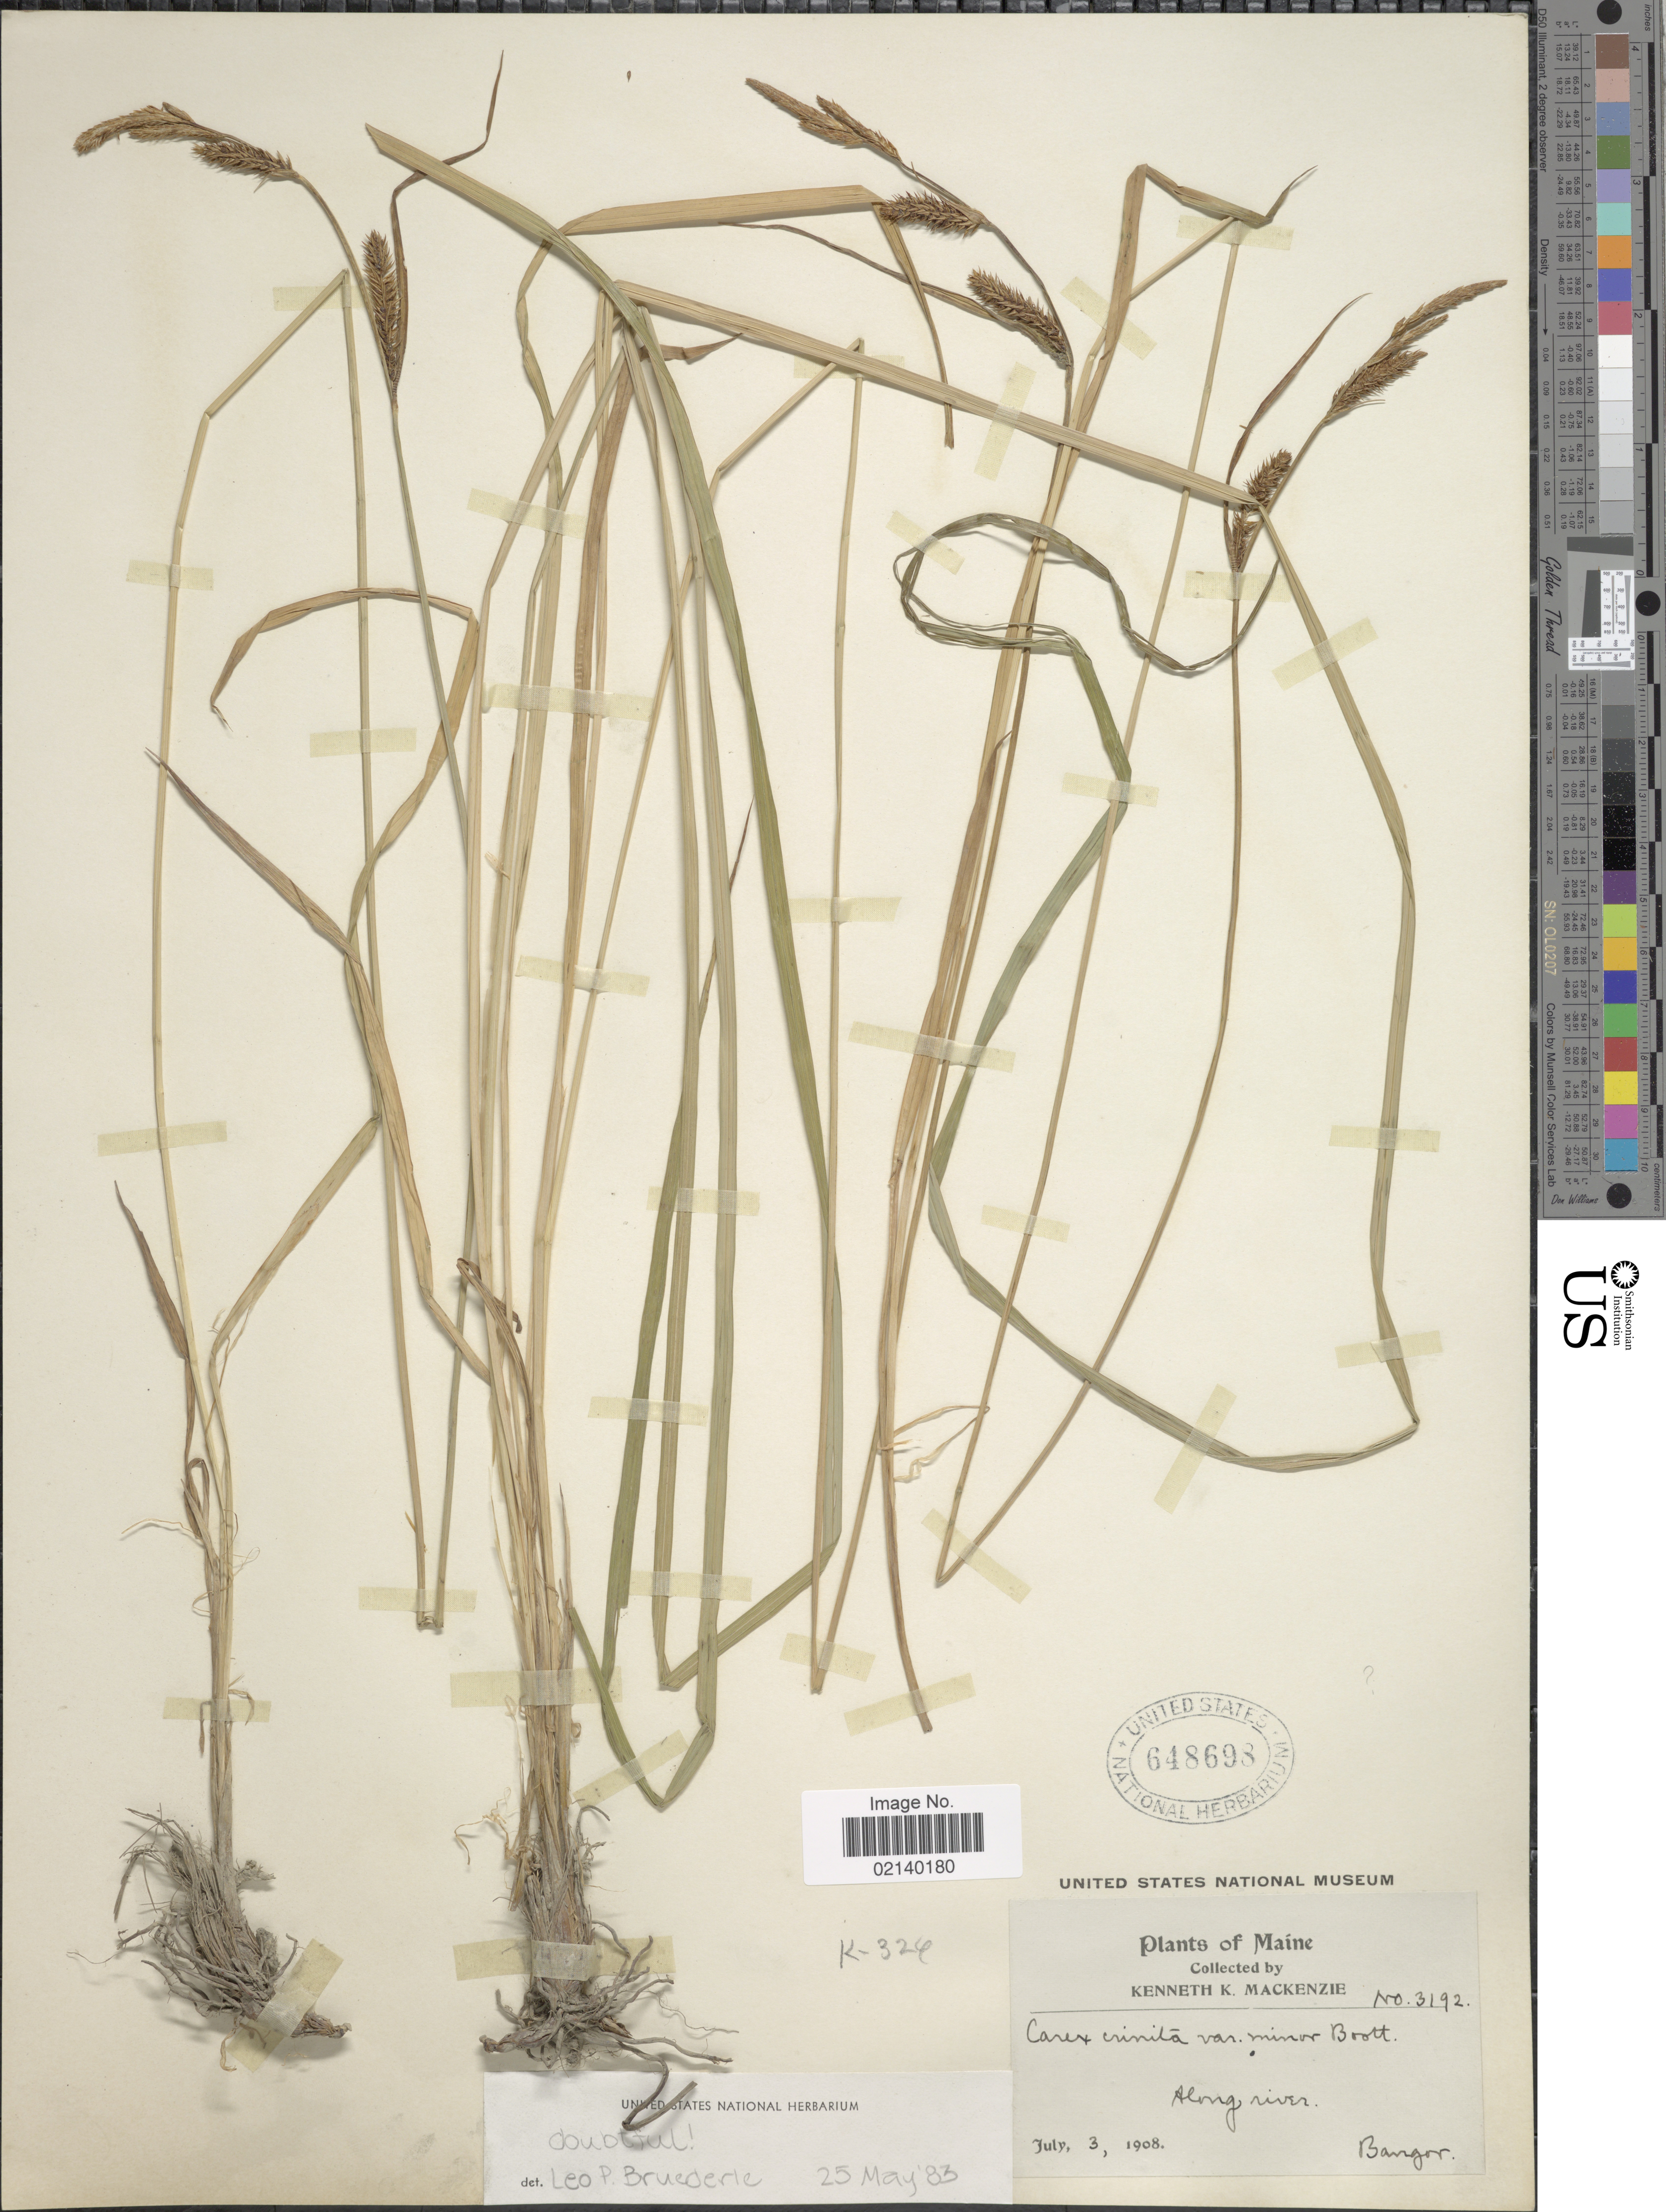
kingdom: Plantae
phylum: Tracheophyta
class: Liliopsida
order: Poales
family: Cyperaceae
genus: Carex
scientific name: Carex sp.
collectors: K. K. Mackenzie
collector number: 3192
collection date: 1908-07-03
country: United States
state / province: Maine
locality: Along river, Bangor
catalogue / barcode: US 648698